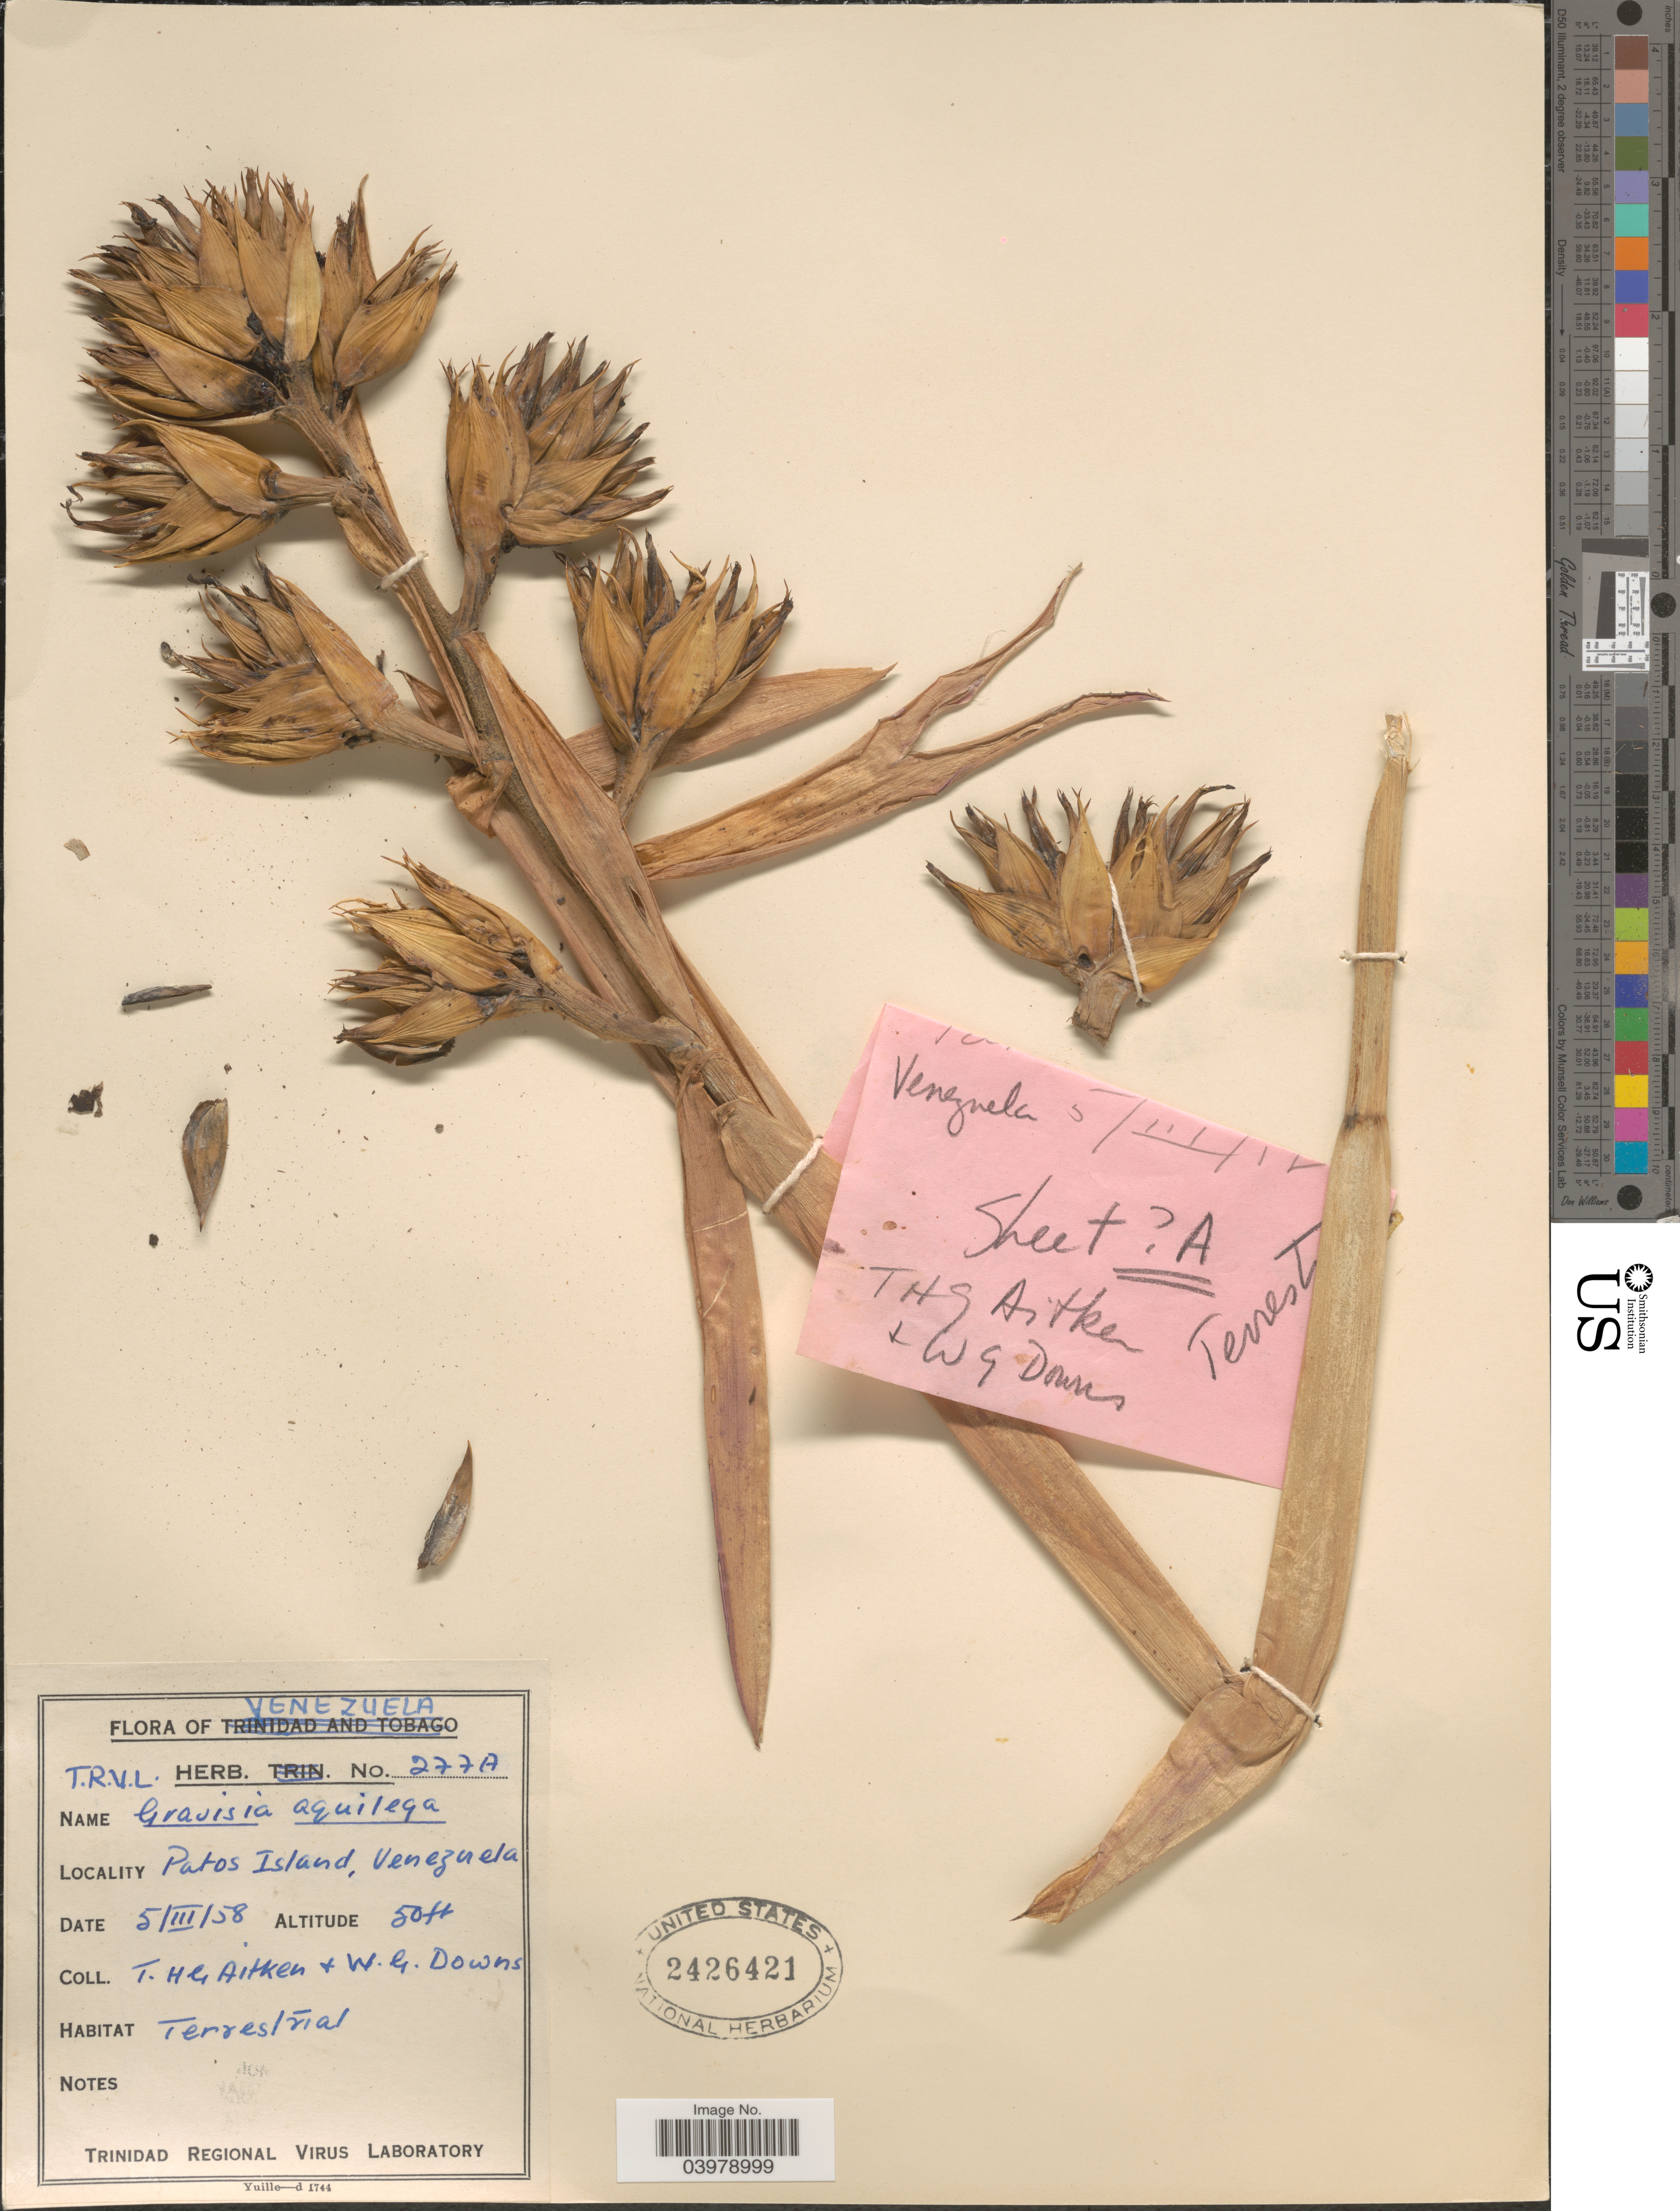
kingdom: Plantae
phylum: Tracheophyta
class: Liliopsida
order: Poales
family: Bromeliaceae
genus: Aechmea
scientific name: Aechmea aquilega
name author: (Salisb.) Griseb.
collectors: T. Aitken & W. G. Downs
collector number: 277A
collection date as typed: Transcribed d/m/y: 5/3/58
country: Venezuela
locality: Patos Island.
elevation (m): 15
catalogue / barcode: US 2426421